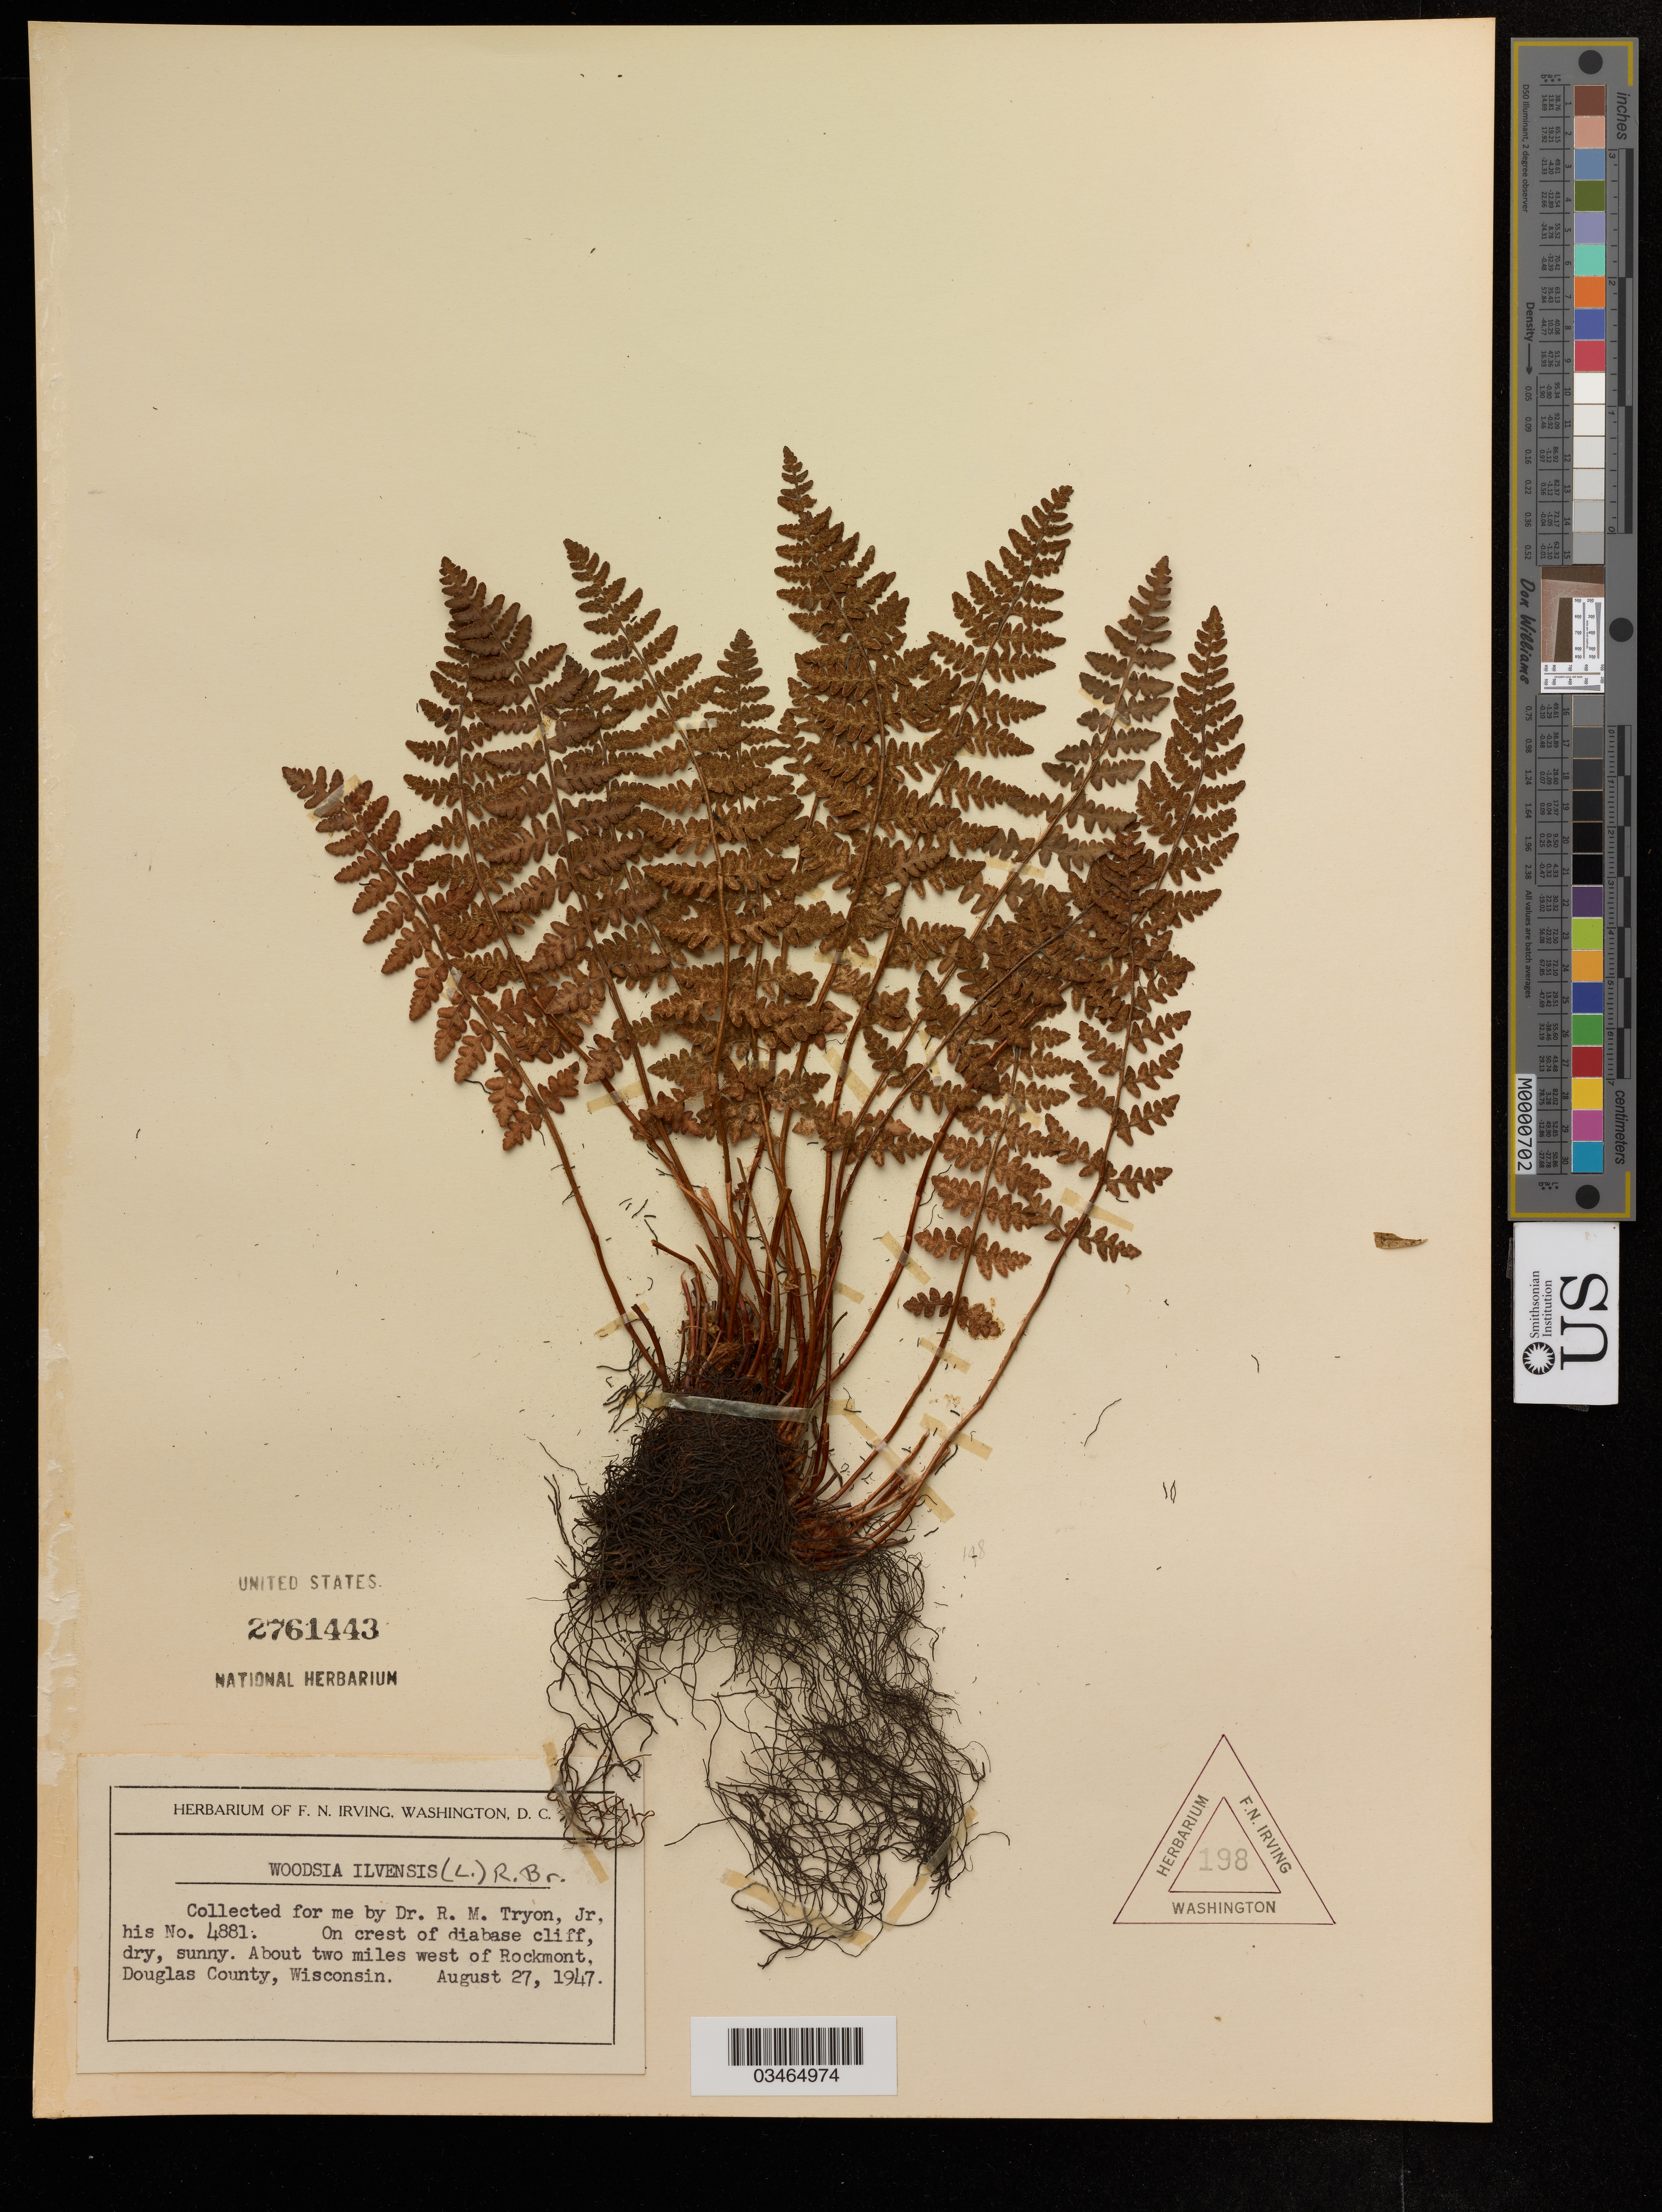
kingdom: Plantae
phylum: Tracheophyta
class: Polypodiopsida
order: Polypodiales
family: Woodsiaceae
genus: Woodsia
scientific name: Woodsia ilvensis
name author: (L.) R. Br.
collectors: R. M. Tryon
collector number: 4881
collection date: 1947-08-27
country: United States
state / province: Wisconsin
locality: On crest of diabase cliff, dry, sunny, About two miles west of Rockmont, Douglas County.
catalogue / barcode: US 2761443